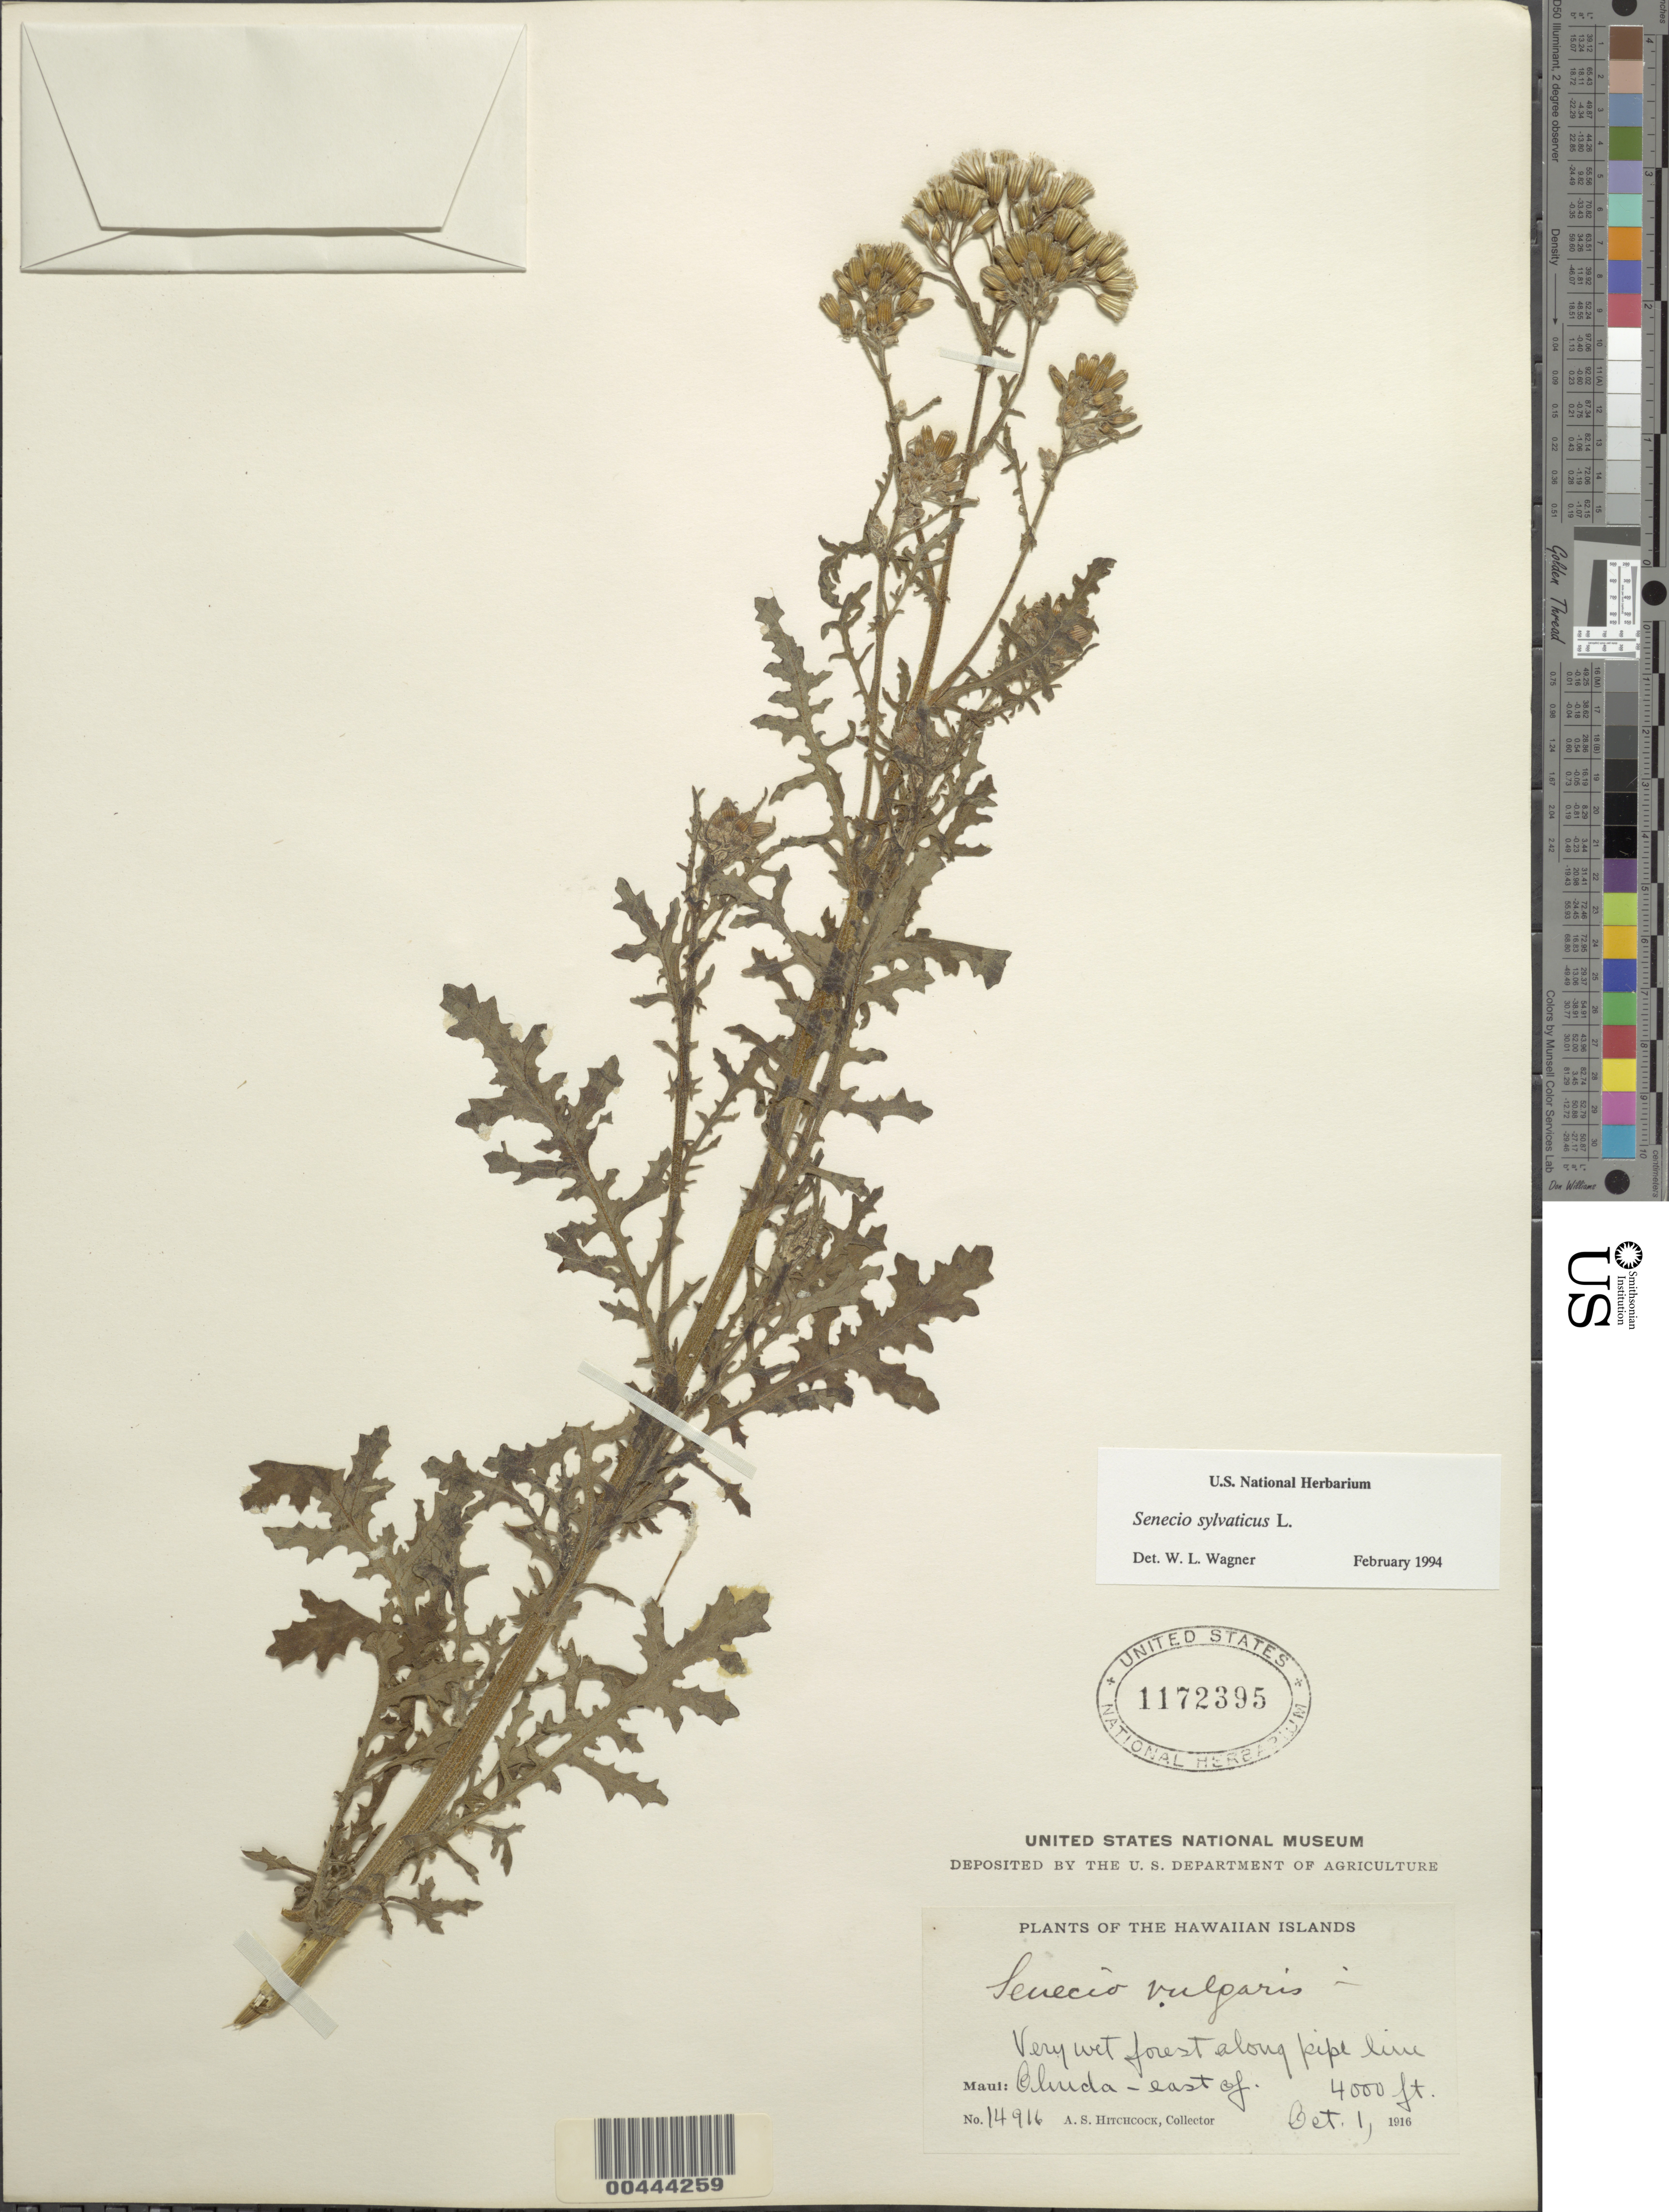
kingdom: Plantae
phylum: Tracheophyta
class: Magnoliopsida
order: Asterales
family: Asteraceae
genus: Senecio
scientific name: Senecio sylvaticus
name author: L.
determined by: Wagner, W. L., (BOT), Smithsonian Institution - National Museum of Natural History (UNITED STATES)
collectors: A. S. Hitchcock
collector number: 14916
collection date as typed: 1 Oct 1916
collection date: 1916-10-01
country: United States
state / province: Hawaii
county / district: Maui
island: Maui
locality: Olinda - E of, along pipe line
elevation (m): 1219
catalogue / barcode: US 1172395